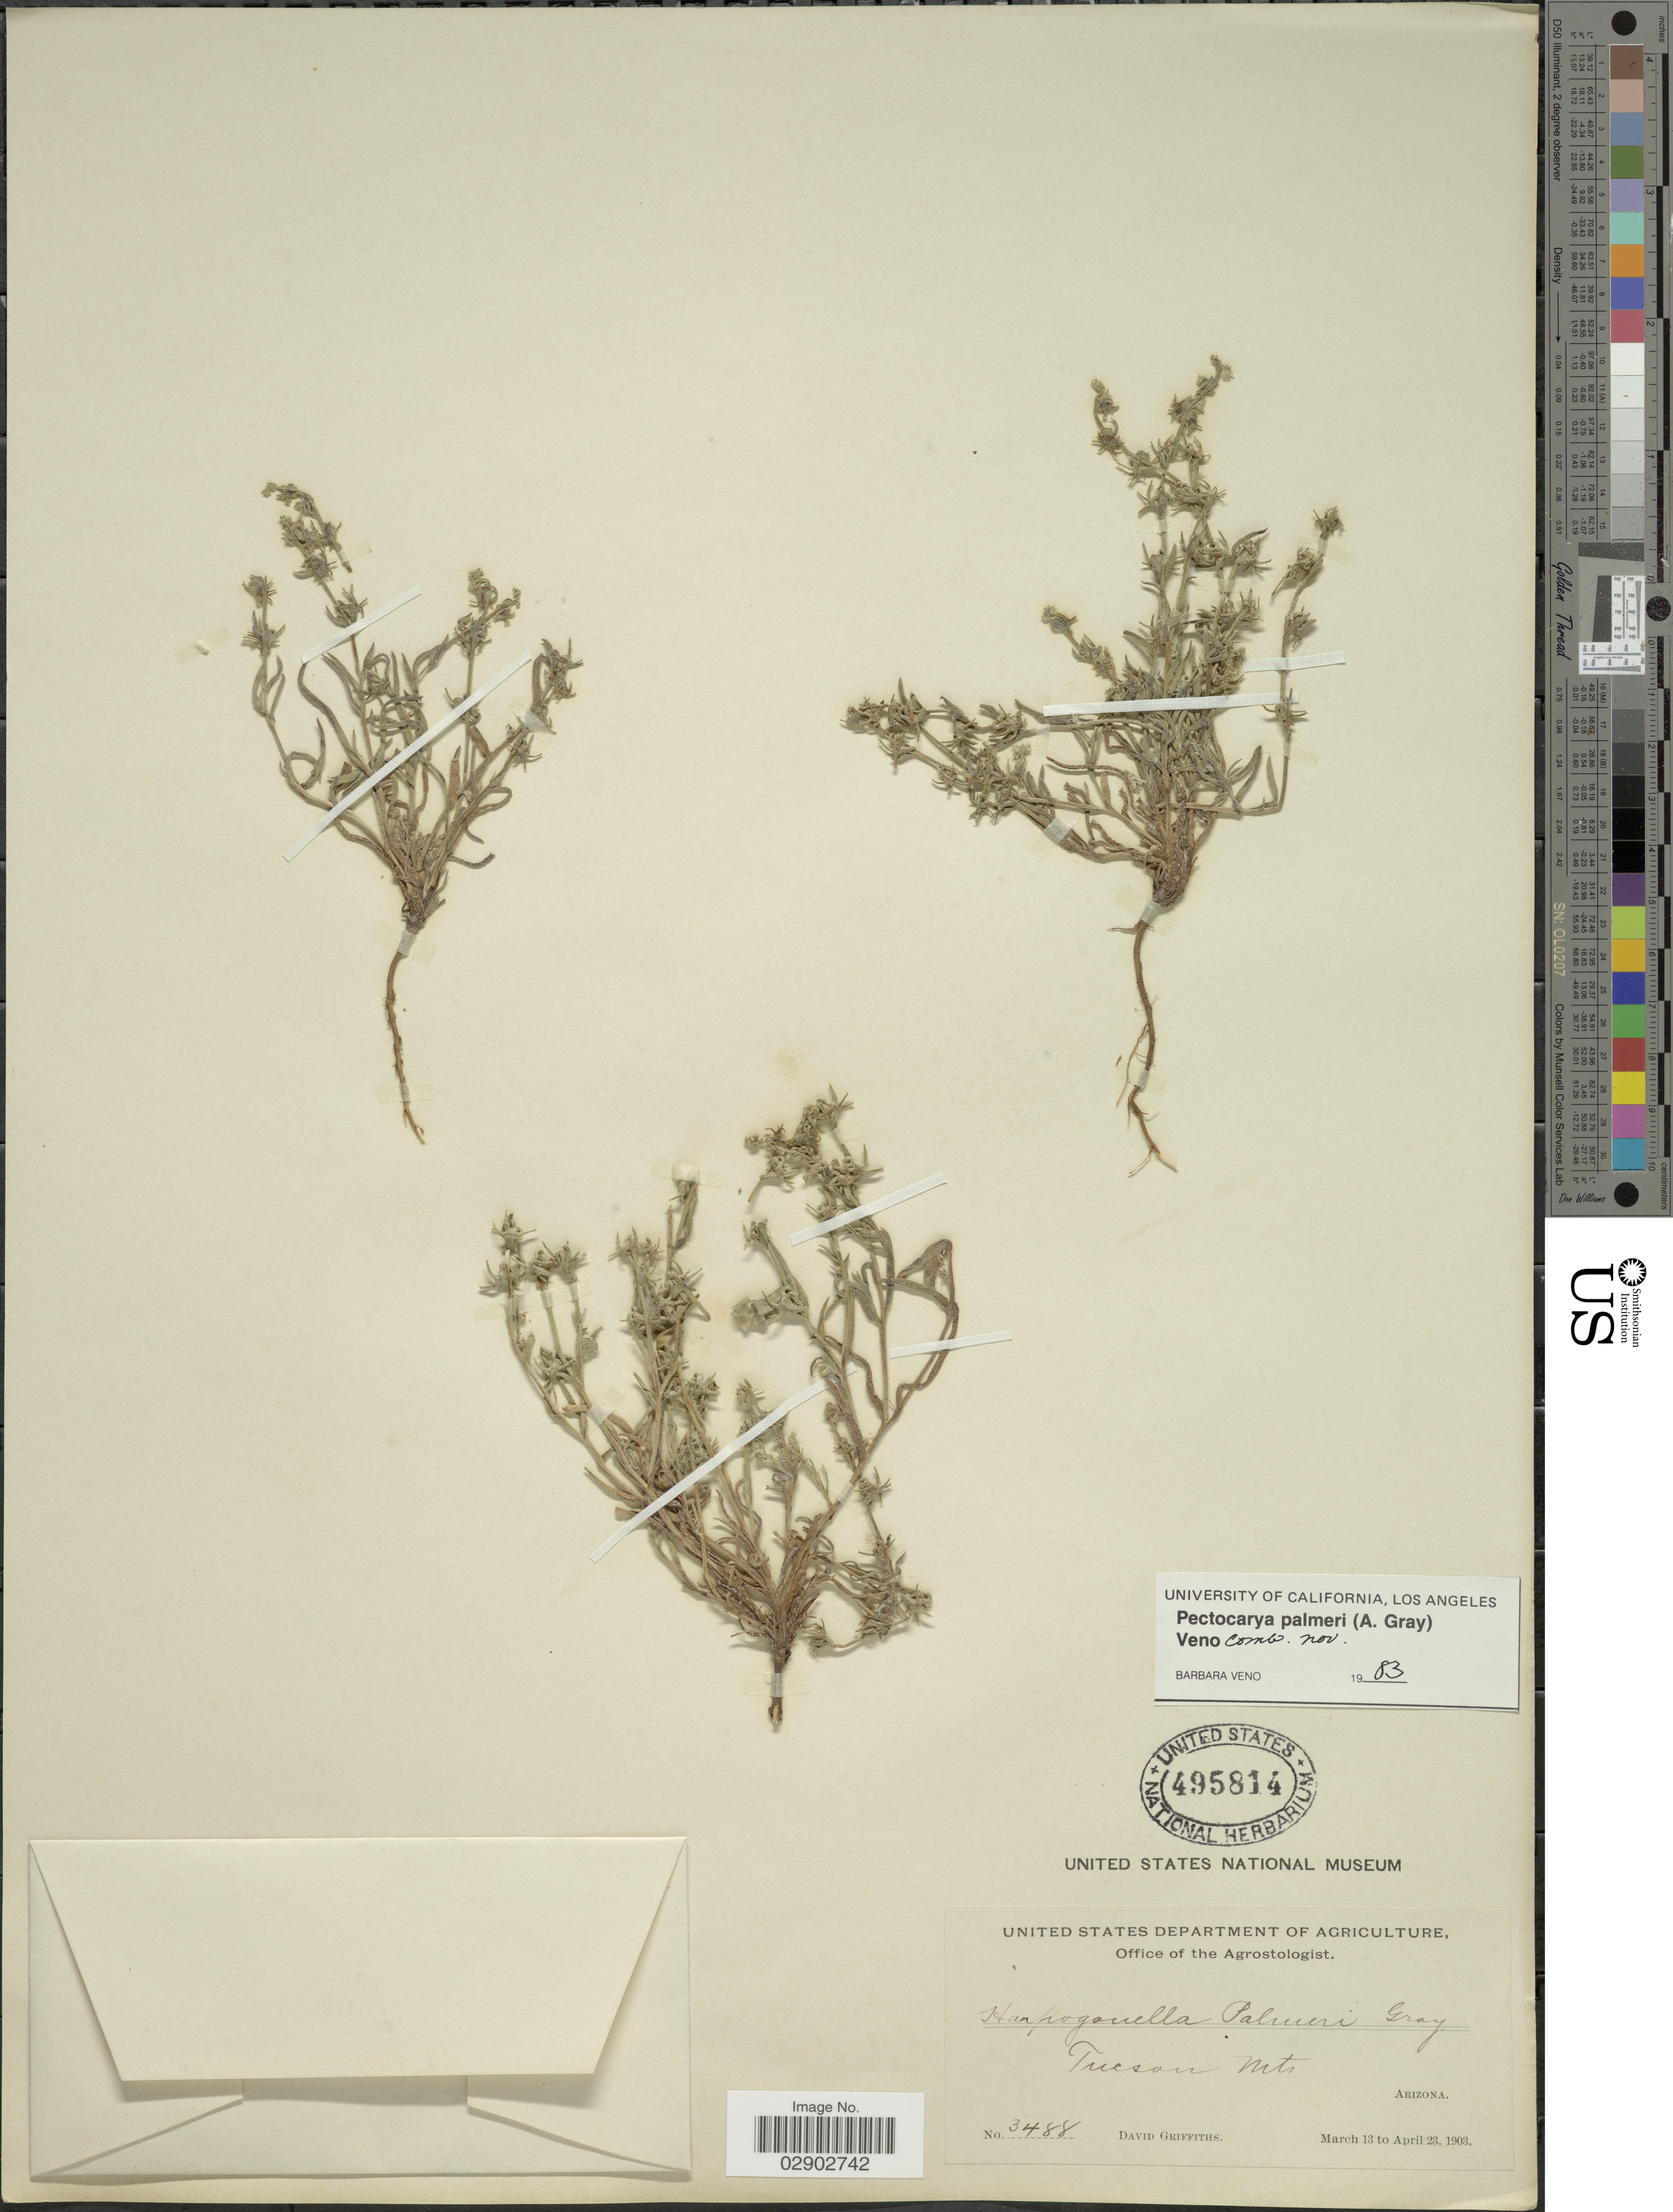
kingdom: Plantae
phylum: Tracheophyta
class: Magnoliopsida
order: Boraginales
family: Boraginaceae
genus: Harpagonella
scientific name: Harpagonella palmeri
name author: A. Gray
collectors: D. Griffiths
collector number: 3488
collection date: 1903-03-13/1903-04-23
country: United States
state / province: Arizona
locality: Tucson Mts.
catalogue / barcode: US 495814